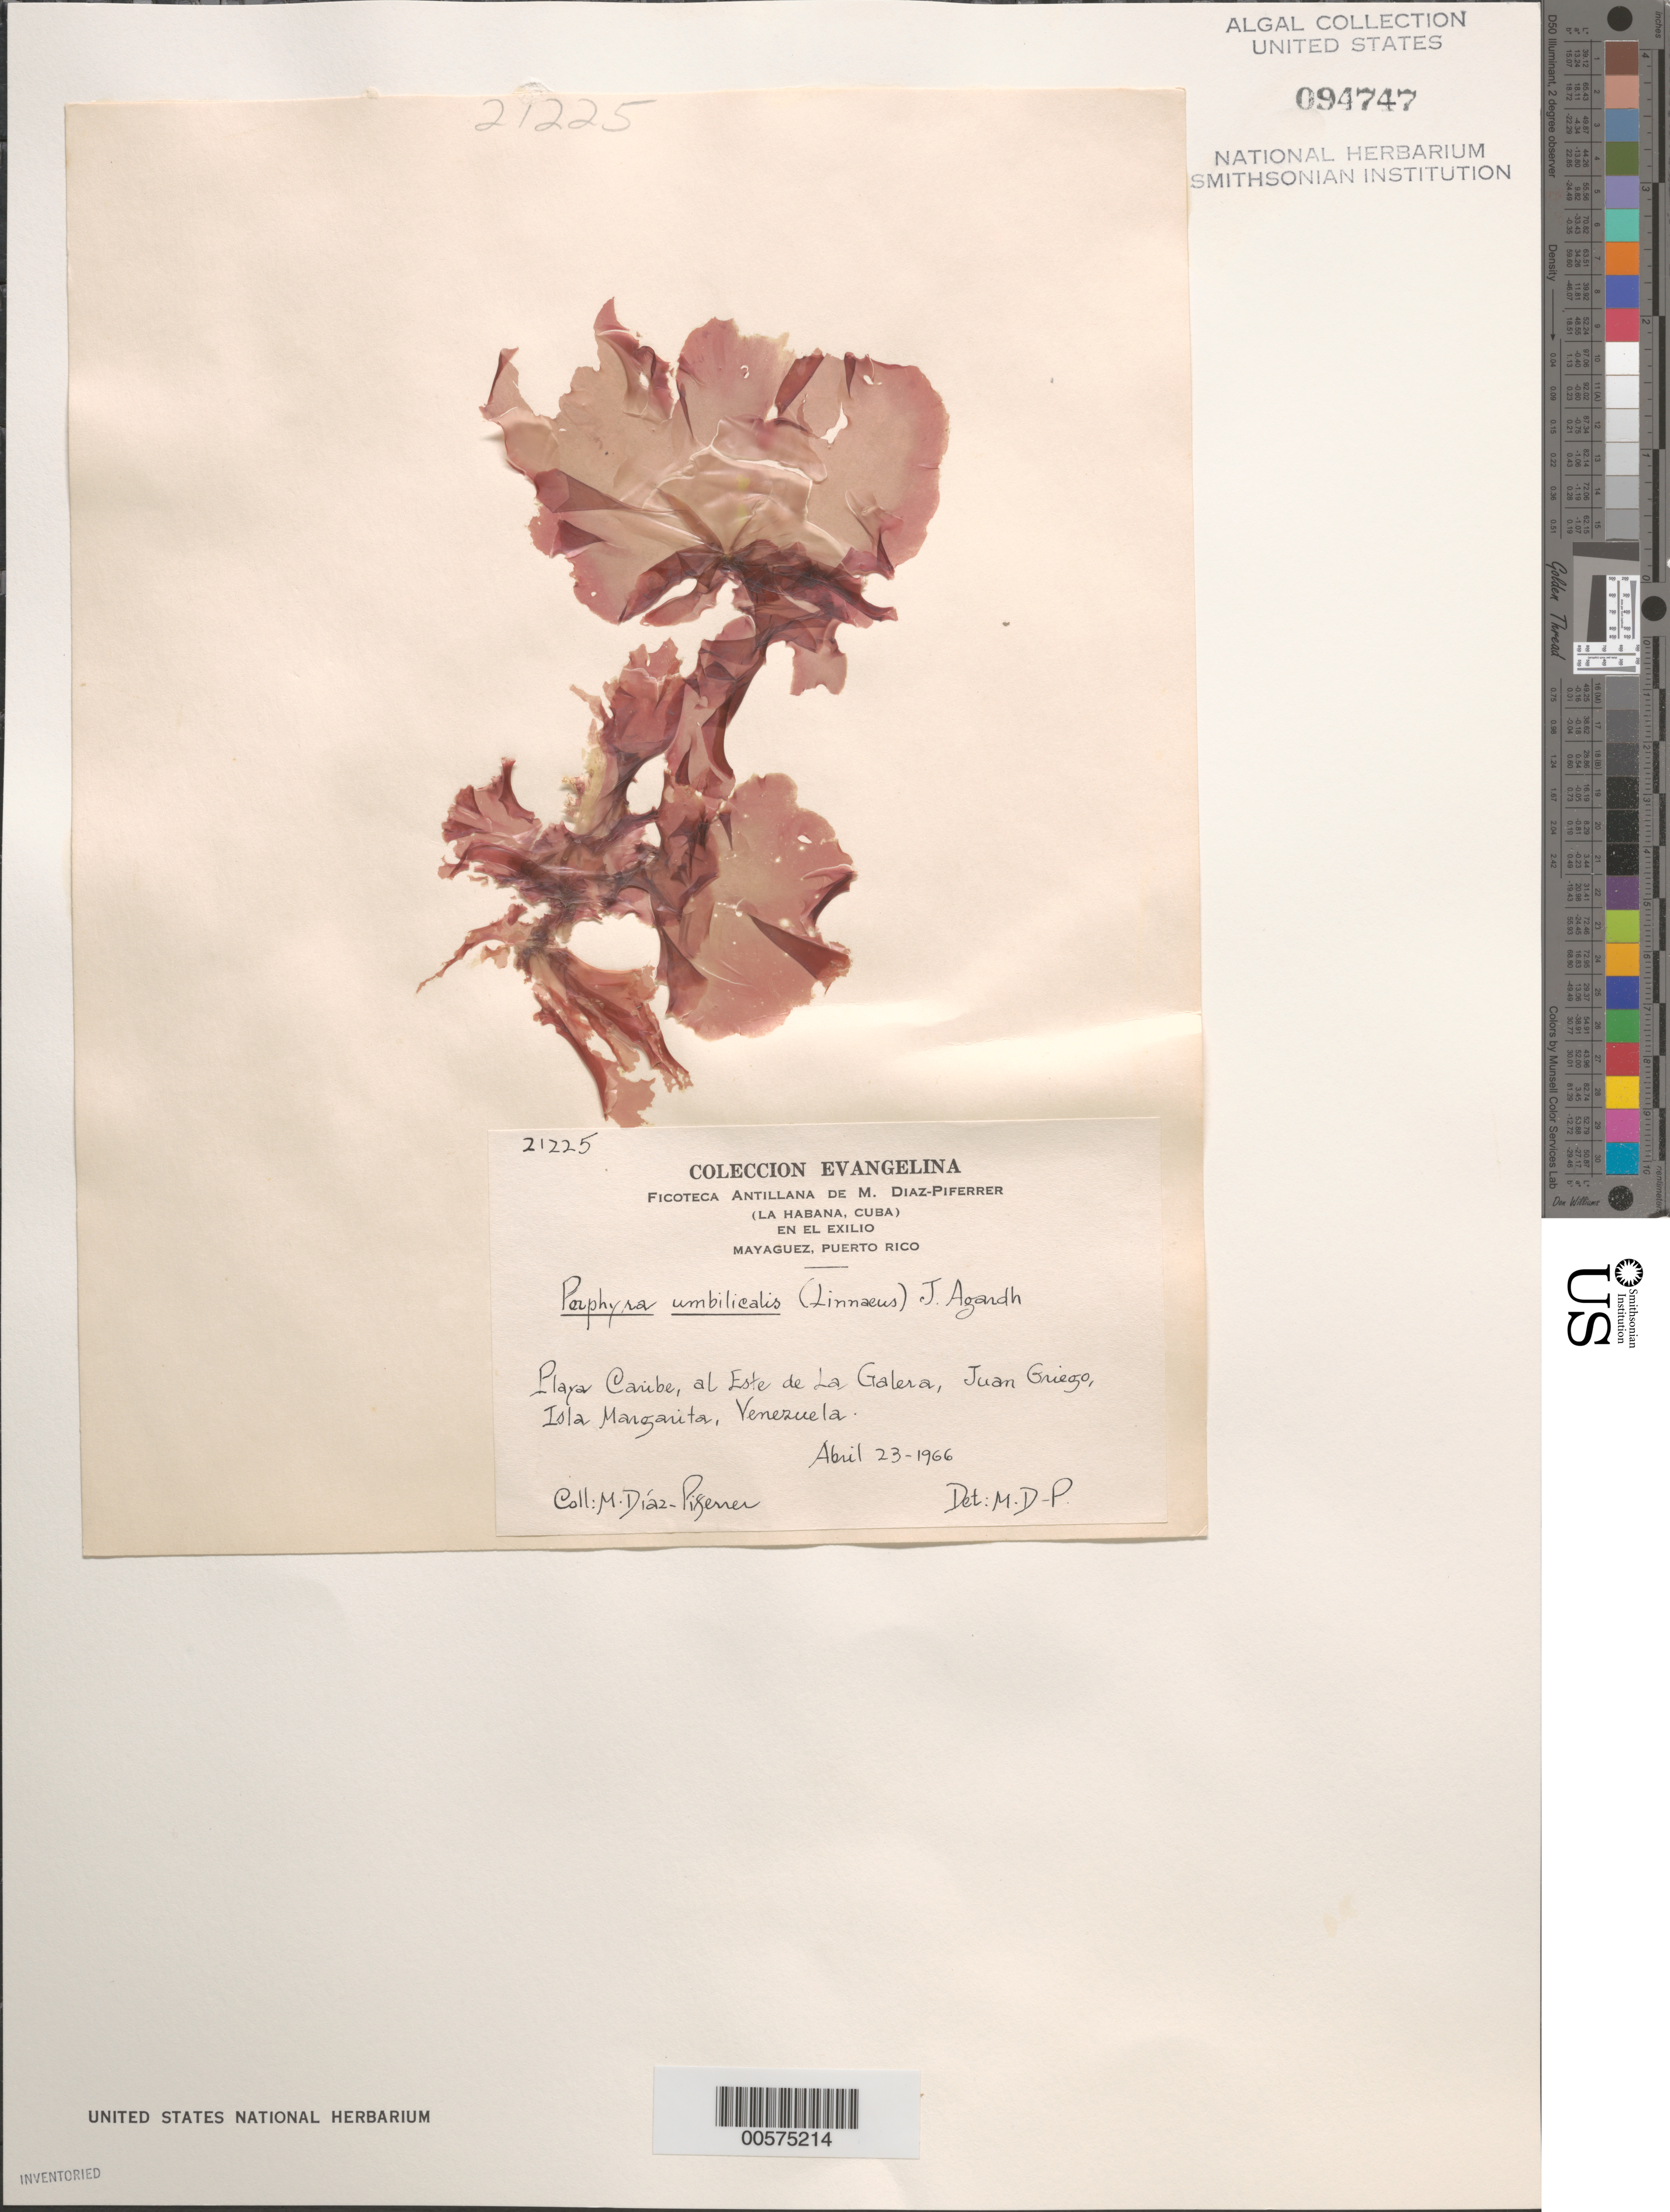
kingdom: Plantae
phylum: Rhodophyta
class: Bangiophyceae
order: Bangiales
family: Bangiaceae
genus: Porphyra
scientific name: Porphyra umbilicalis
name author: Kütz.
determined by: Diaz-Piferrer, M.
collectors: M. Diaz-Piferrer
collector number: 21225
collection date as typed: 23 Apr 1966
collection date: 1966-04-23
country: Venezuela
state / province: Nueva Esparta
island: Margarita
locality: Playa Caribe, Juan Griego, east of La Galera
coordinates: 11 09' N, 63 54' W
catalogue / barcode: US 94747